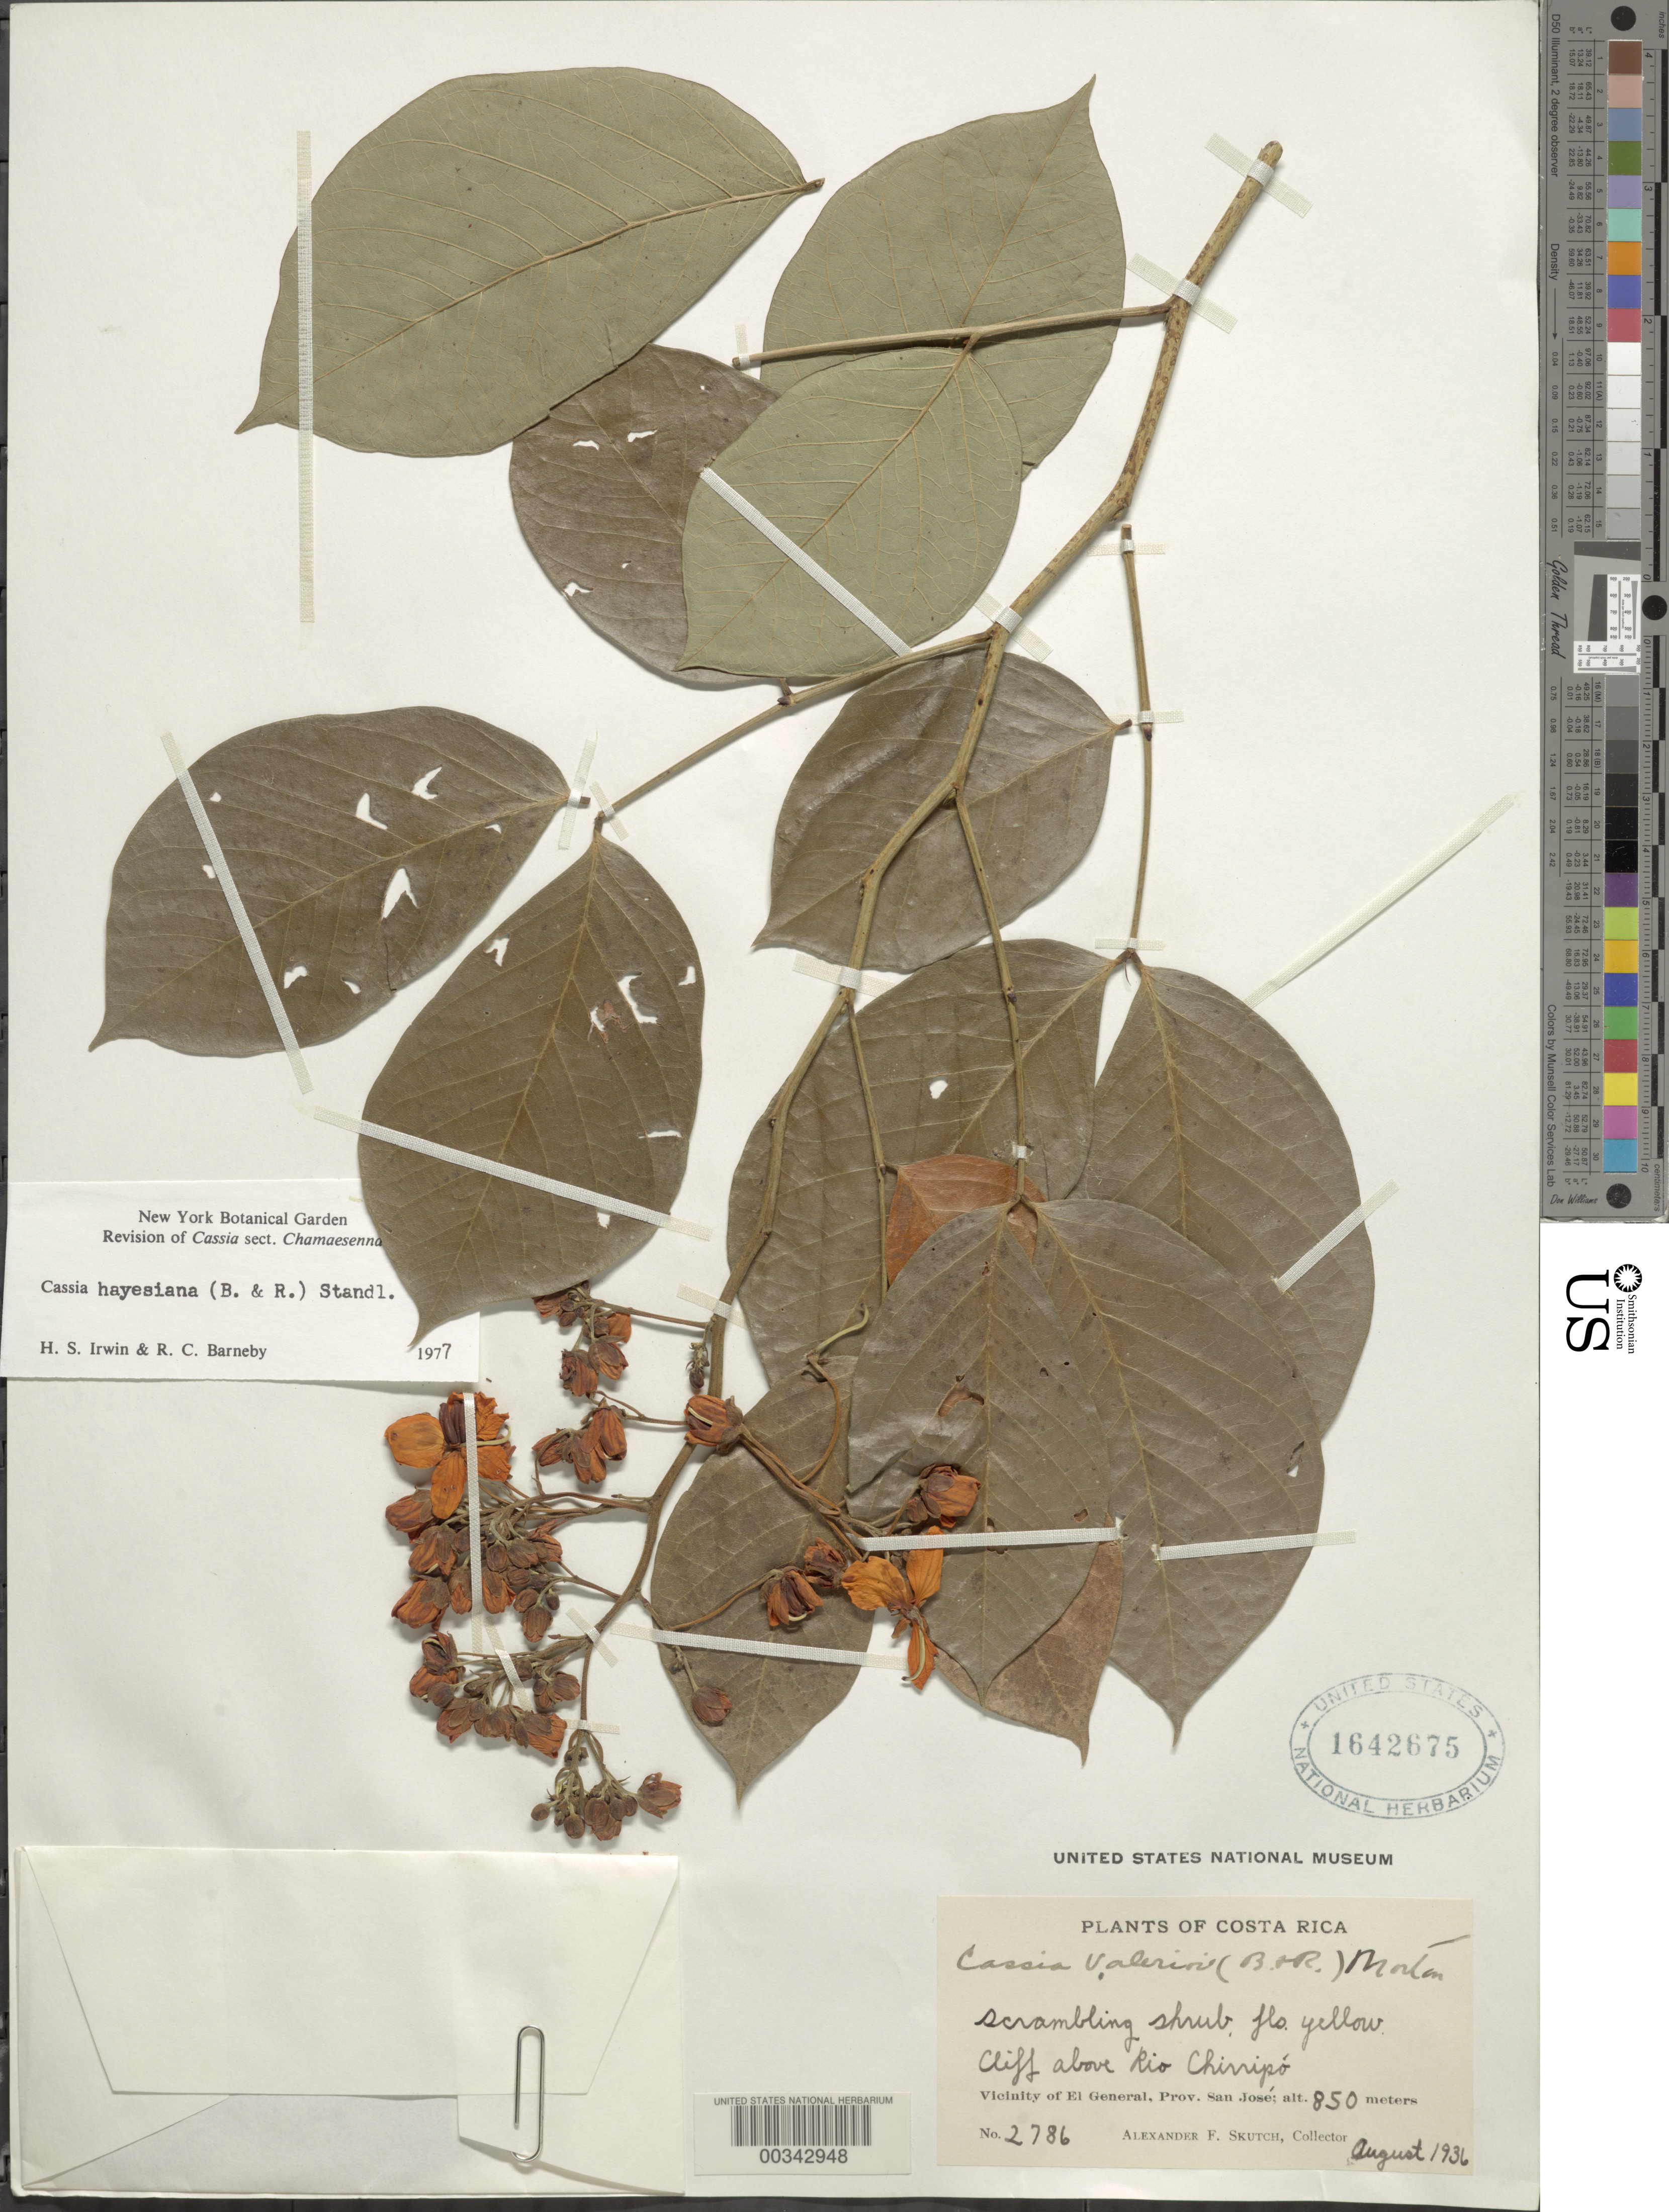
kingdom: Plantae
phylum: Tracheophyta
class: Magnoliopsida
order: Fabales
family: Fabaceae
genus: Senna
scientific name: Senna hayesiana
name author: (Britton & Rose) H.S. Irwin & Barneby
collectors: A. F. Skutch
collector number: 2786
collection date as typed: Aug 1936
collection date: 1936-08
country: Costa Rica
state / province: San José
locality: Vicinity of el general, cliff above rio chirripo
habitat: Cliff above river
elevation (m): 850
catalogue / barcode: US 1642675